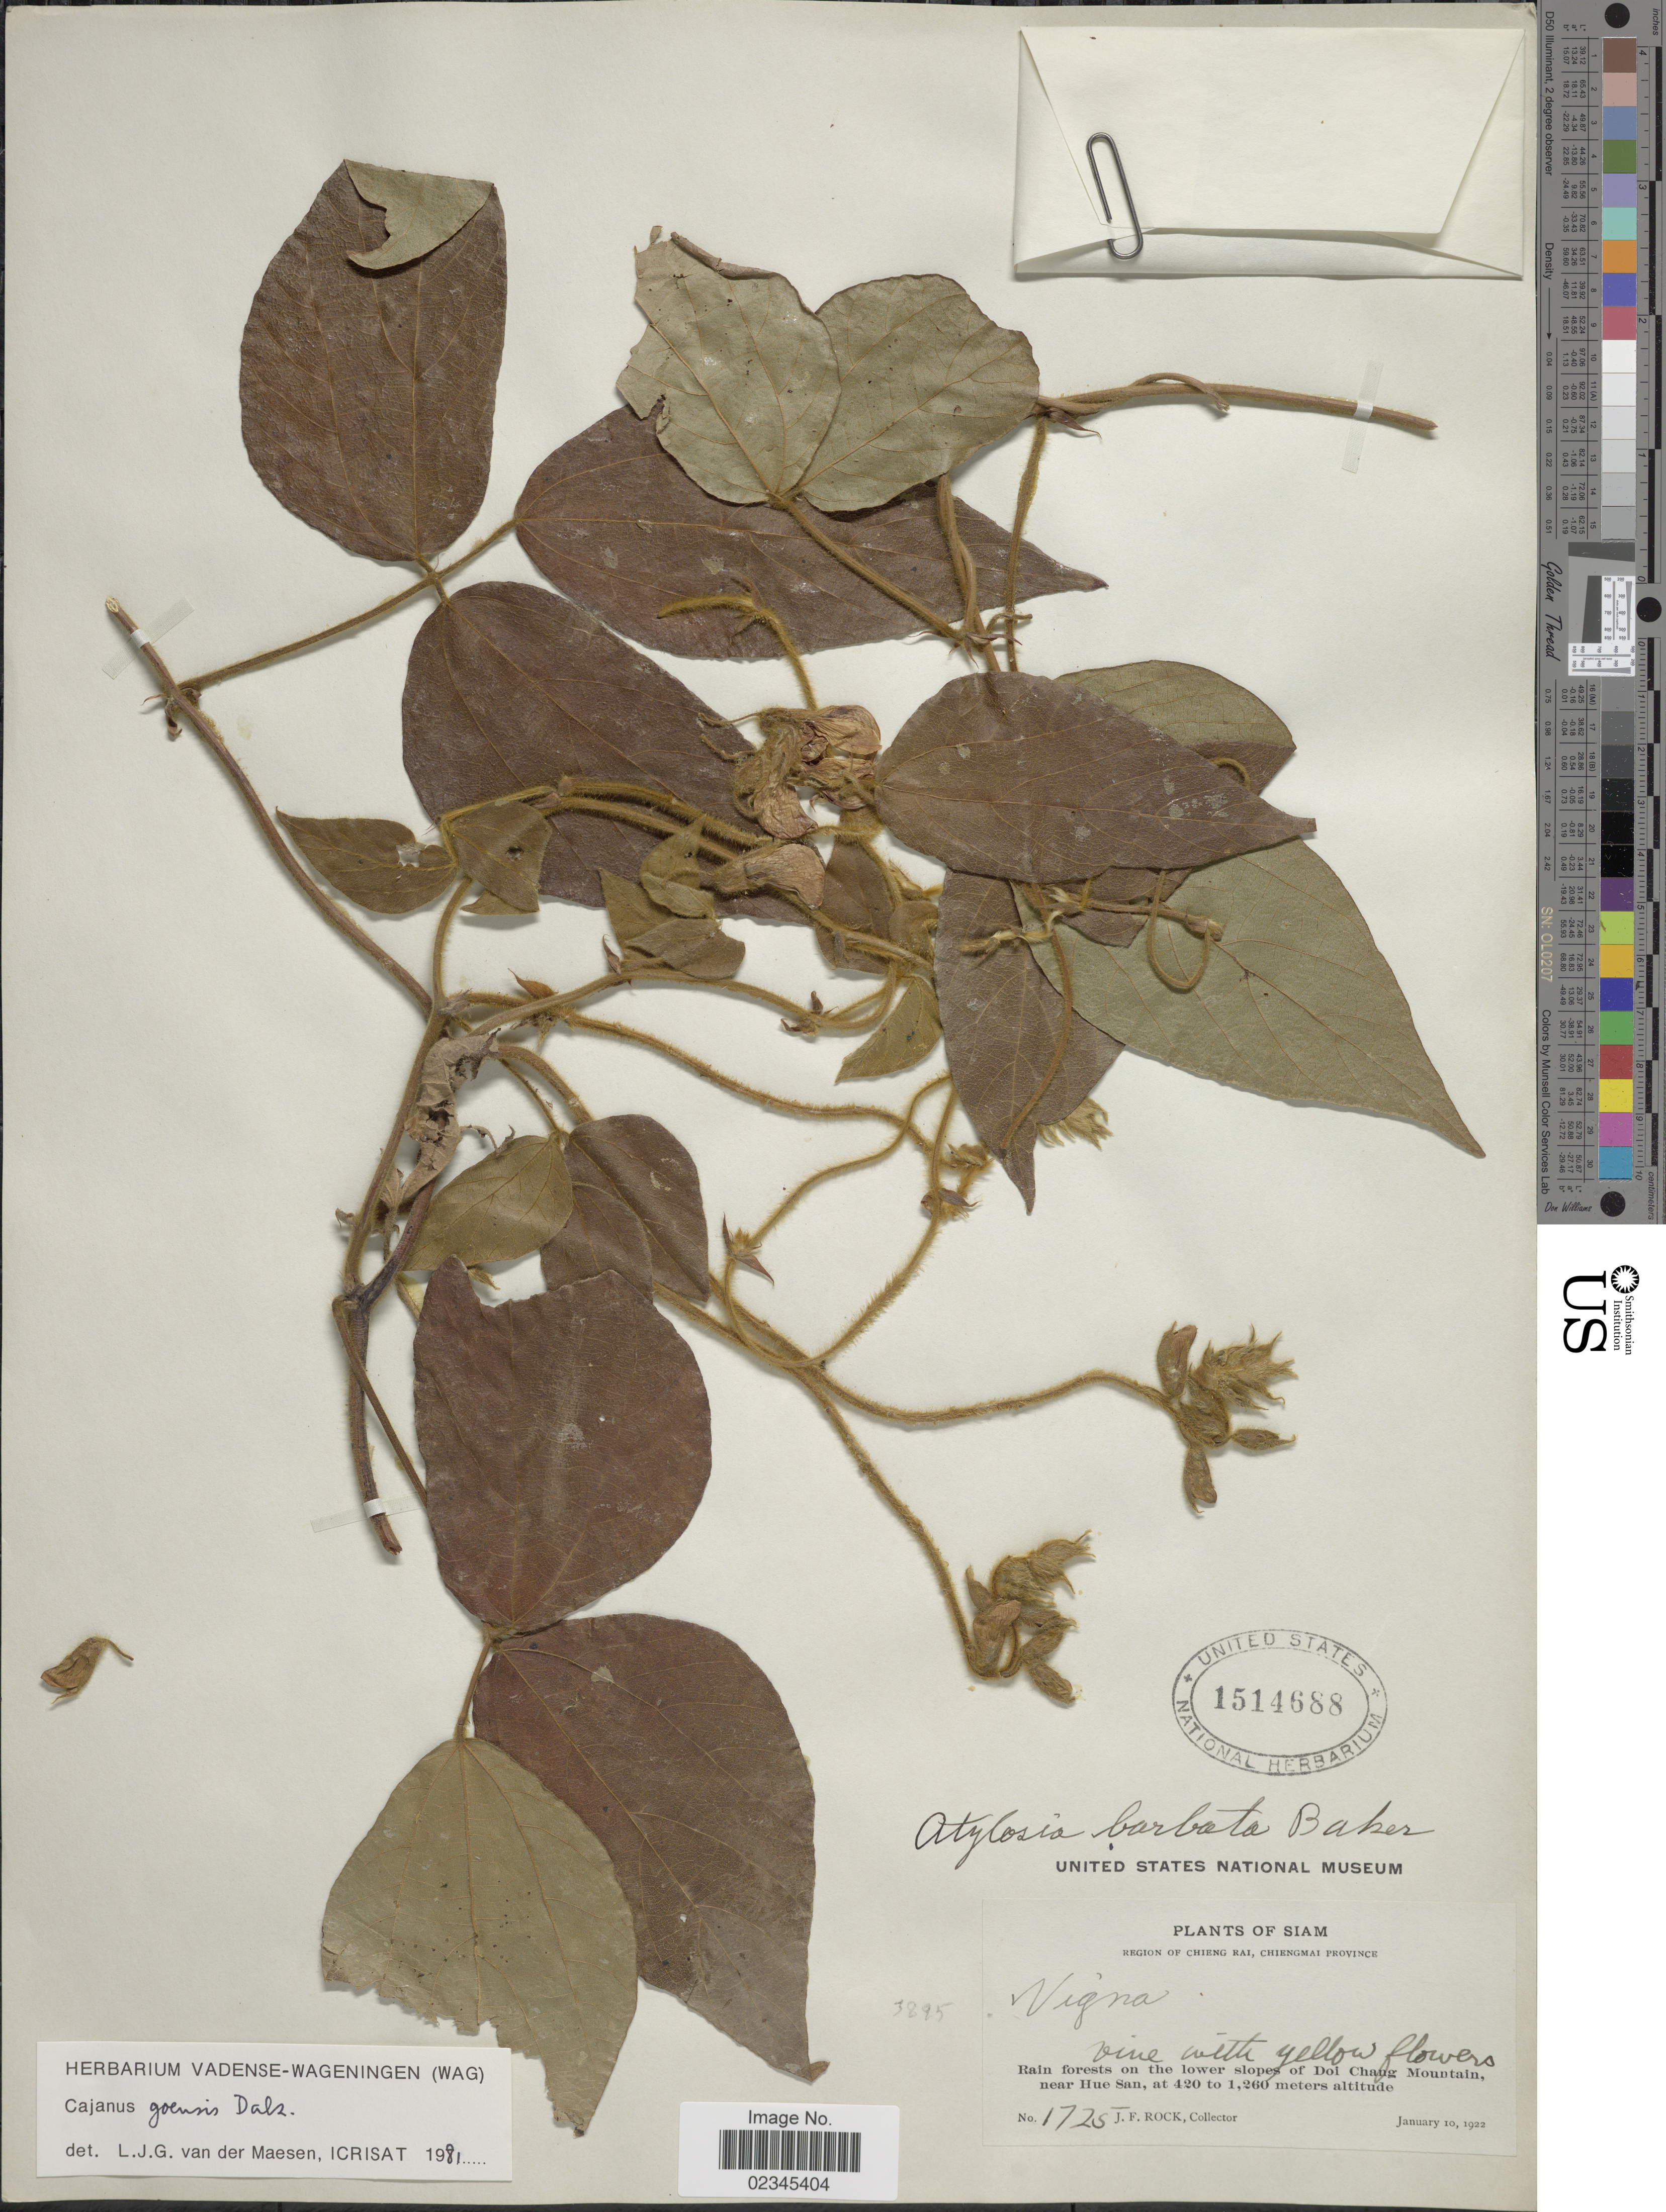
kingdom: Plantae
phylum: Tracheophyta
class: Magnoliopsida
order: Fabales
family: Fabaceae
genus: Cajanus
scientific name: Cajanus goensis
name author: Dalzell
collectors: J. Rock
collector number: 1725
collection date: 1922-01-10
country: Thailand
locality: Siam. Region of Chieng Rai, Chiengmai Province, rain forests on the lower slopes of Doi Chang Mountain, near Hue San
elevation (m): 420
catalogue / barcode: US 1514688